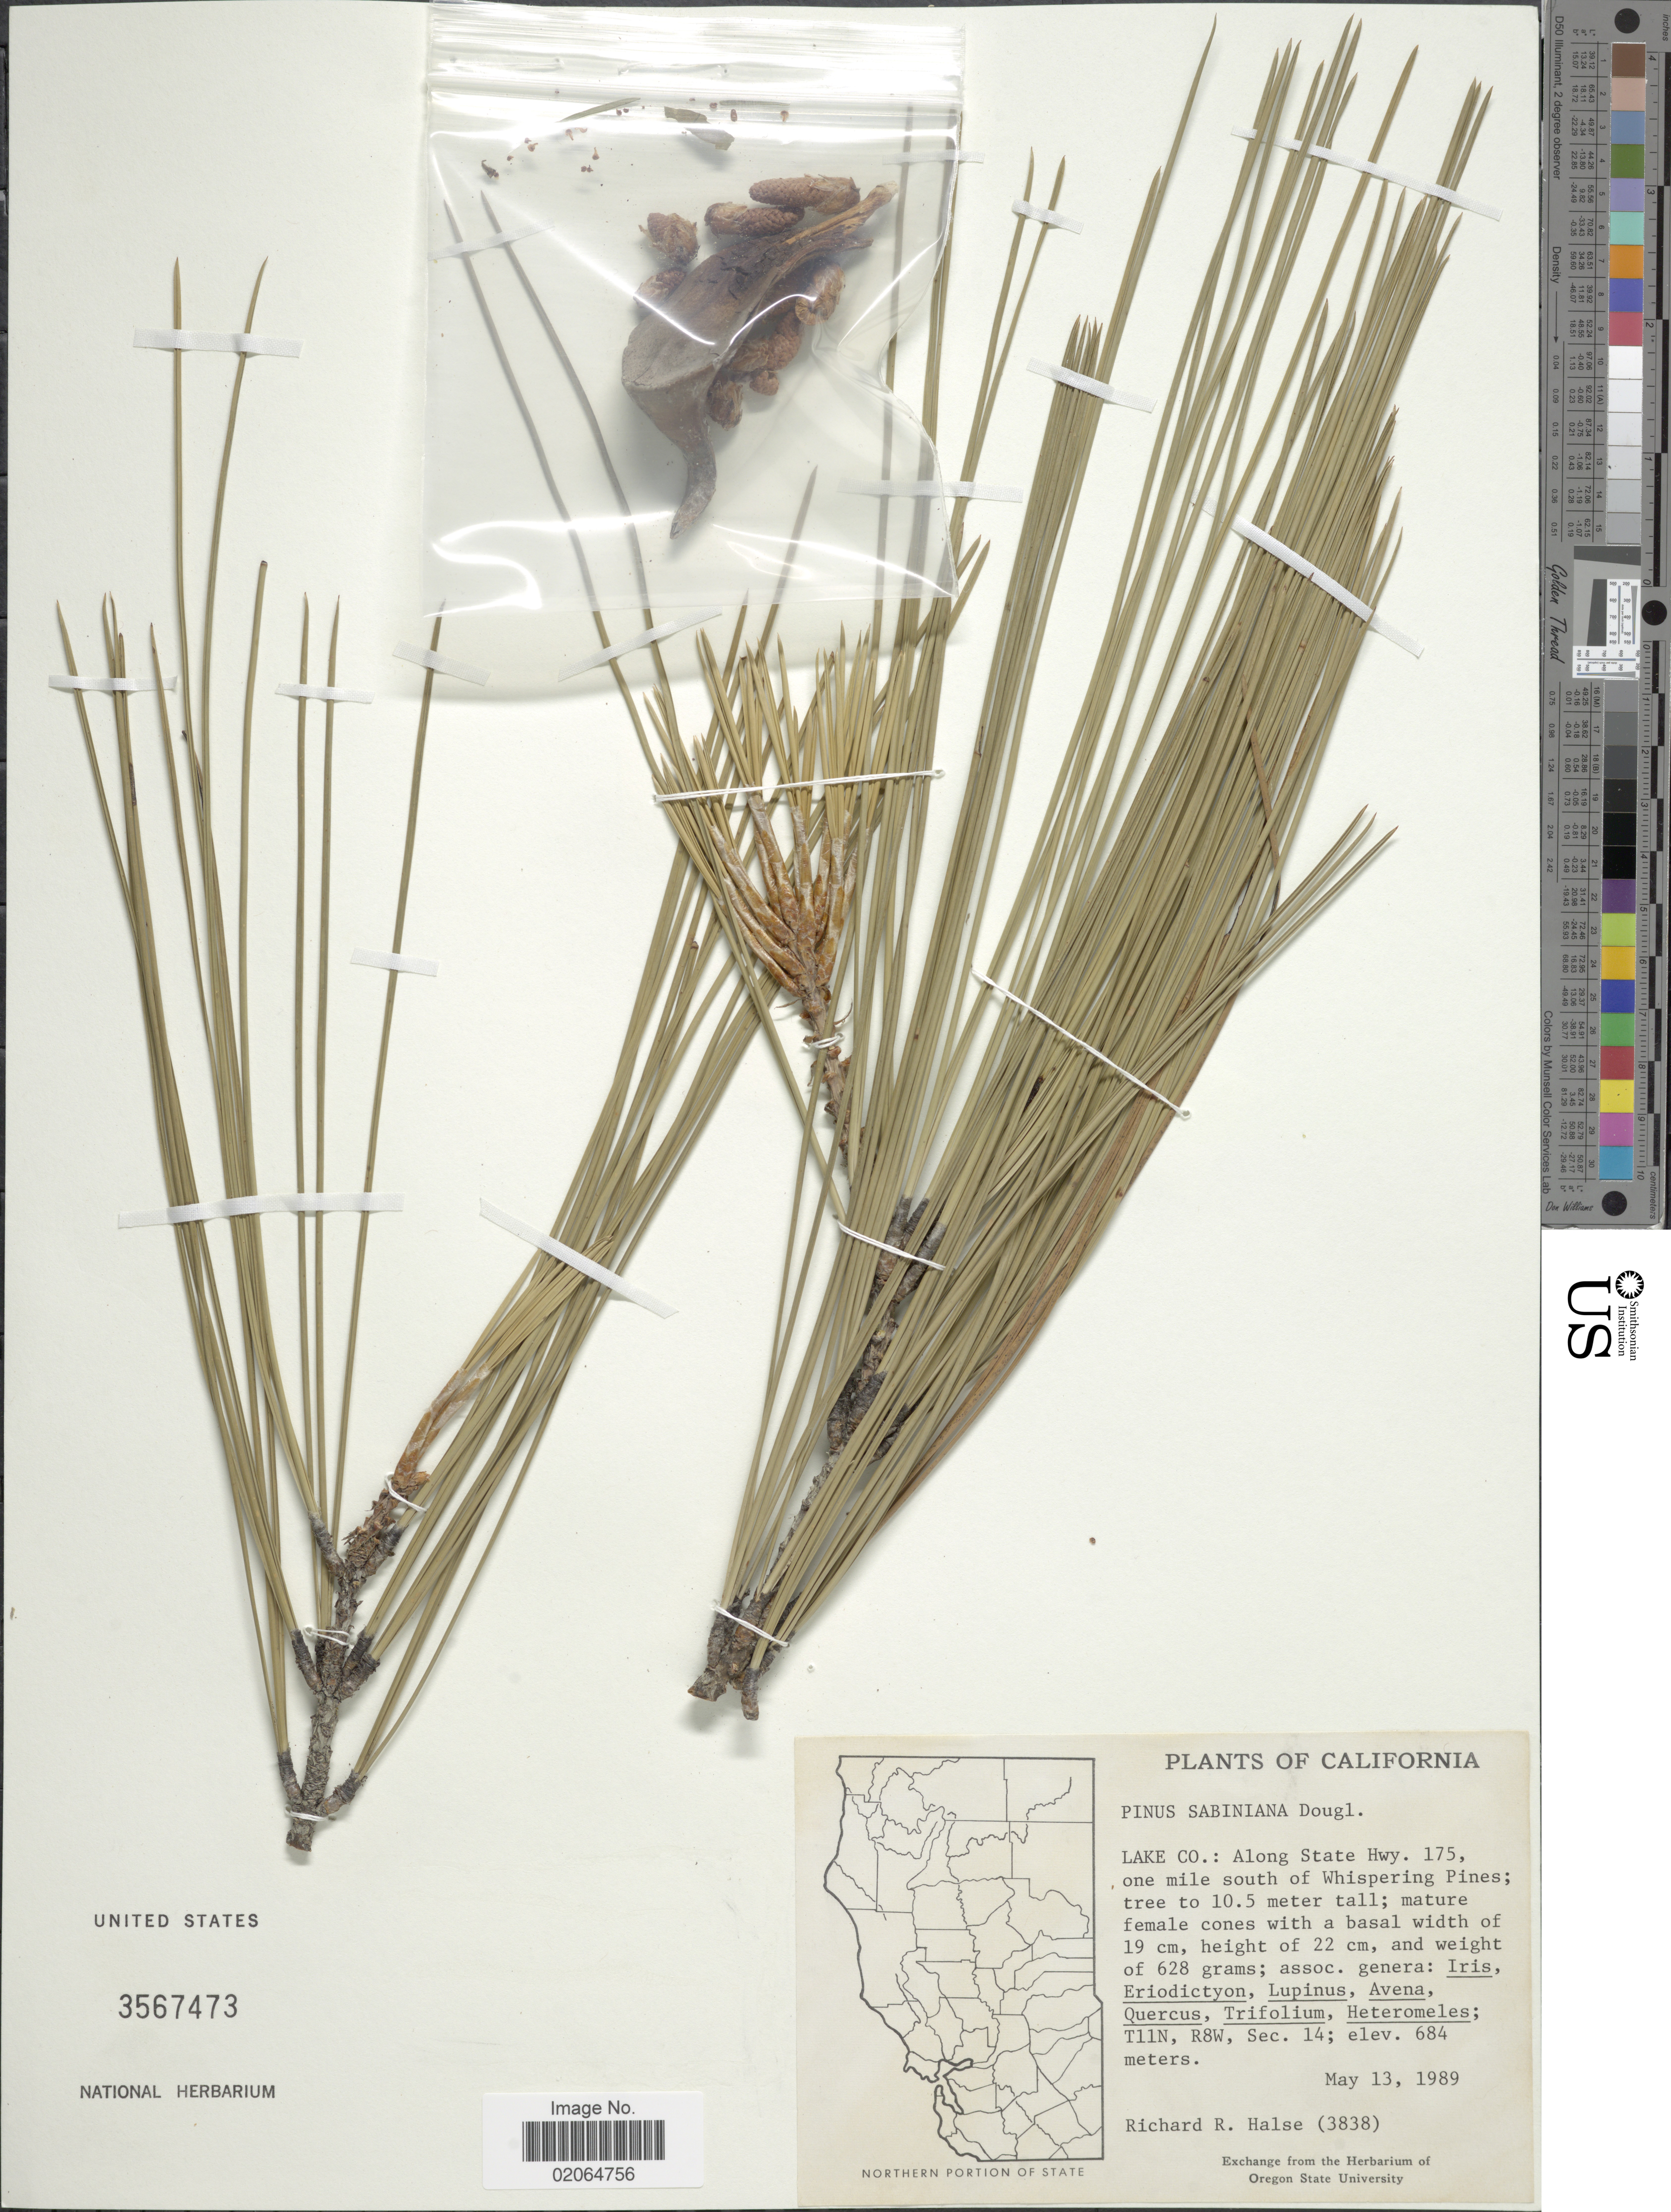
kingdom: Plantae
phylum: Tracheophyta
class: Pinopsida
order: Pinales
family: Pinaceae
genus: Pinus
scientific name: Pinus sabiniana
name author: Douglas ex D. Don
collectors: R. Halse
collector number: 3838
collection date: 1989-05-13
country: United States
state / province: California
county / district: Lake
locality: Lake Co.: Along State Hwy. 175, one mile south of Whispering Pines. T11N, R8W, Sec. 14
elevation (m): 684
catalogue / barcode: US 3567473